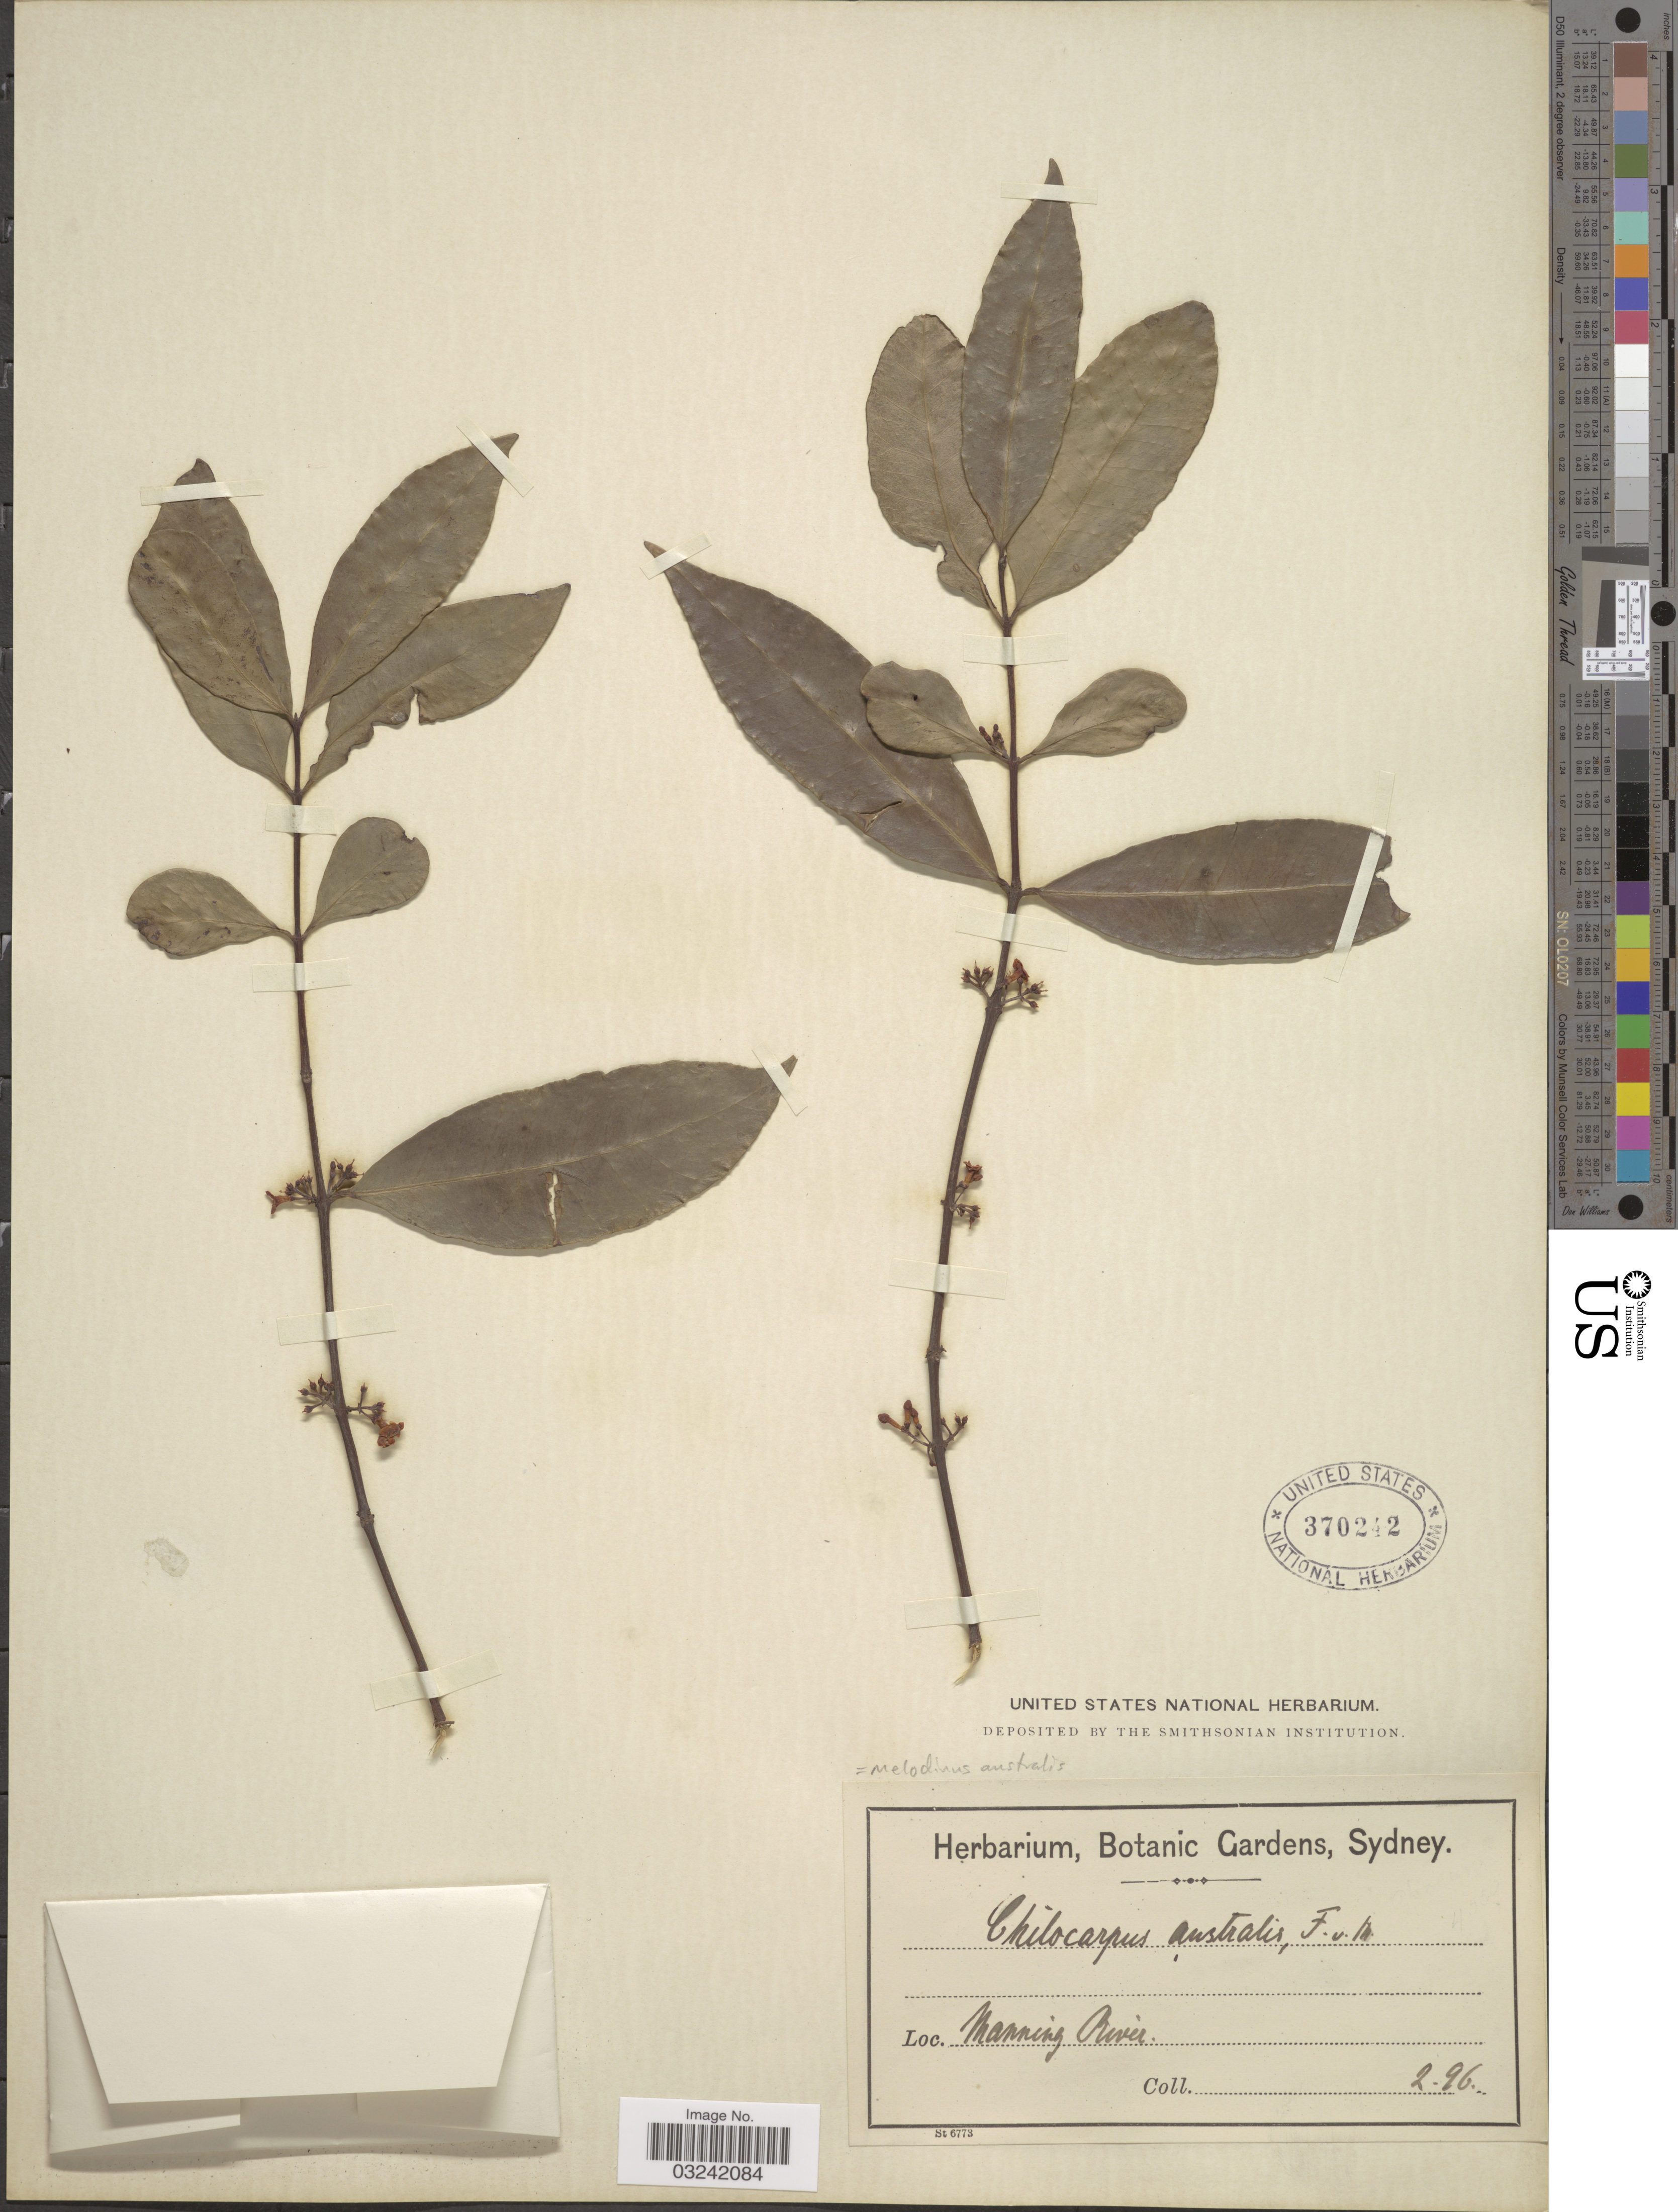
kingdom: Plantae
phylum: Tracheophyta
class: Magnoliopsida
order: Gentianales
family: Apocynaceae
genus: Melodinus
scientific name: Melodinus orientalis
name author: Blume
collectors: ex Herb. Bot. Gard. Sydney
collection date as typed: Transcribed d/m/y: /2/96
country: Australia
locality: Manning River.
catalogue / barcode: US 370242